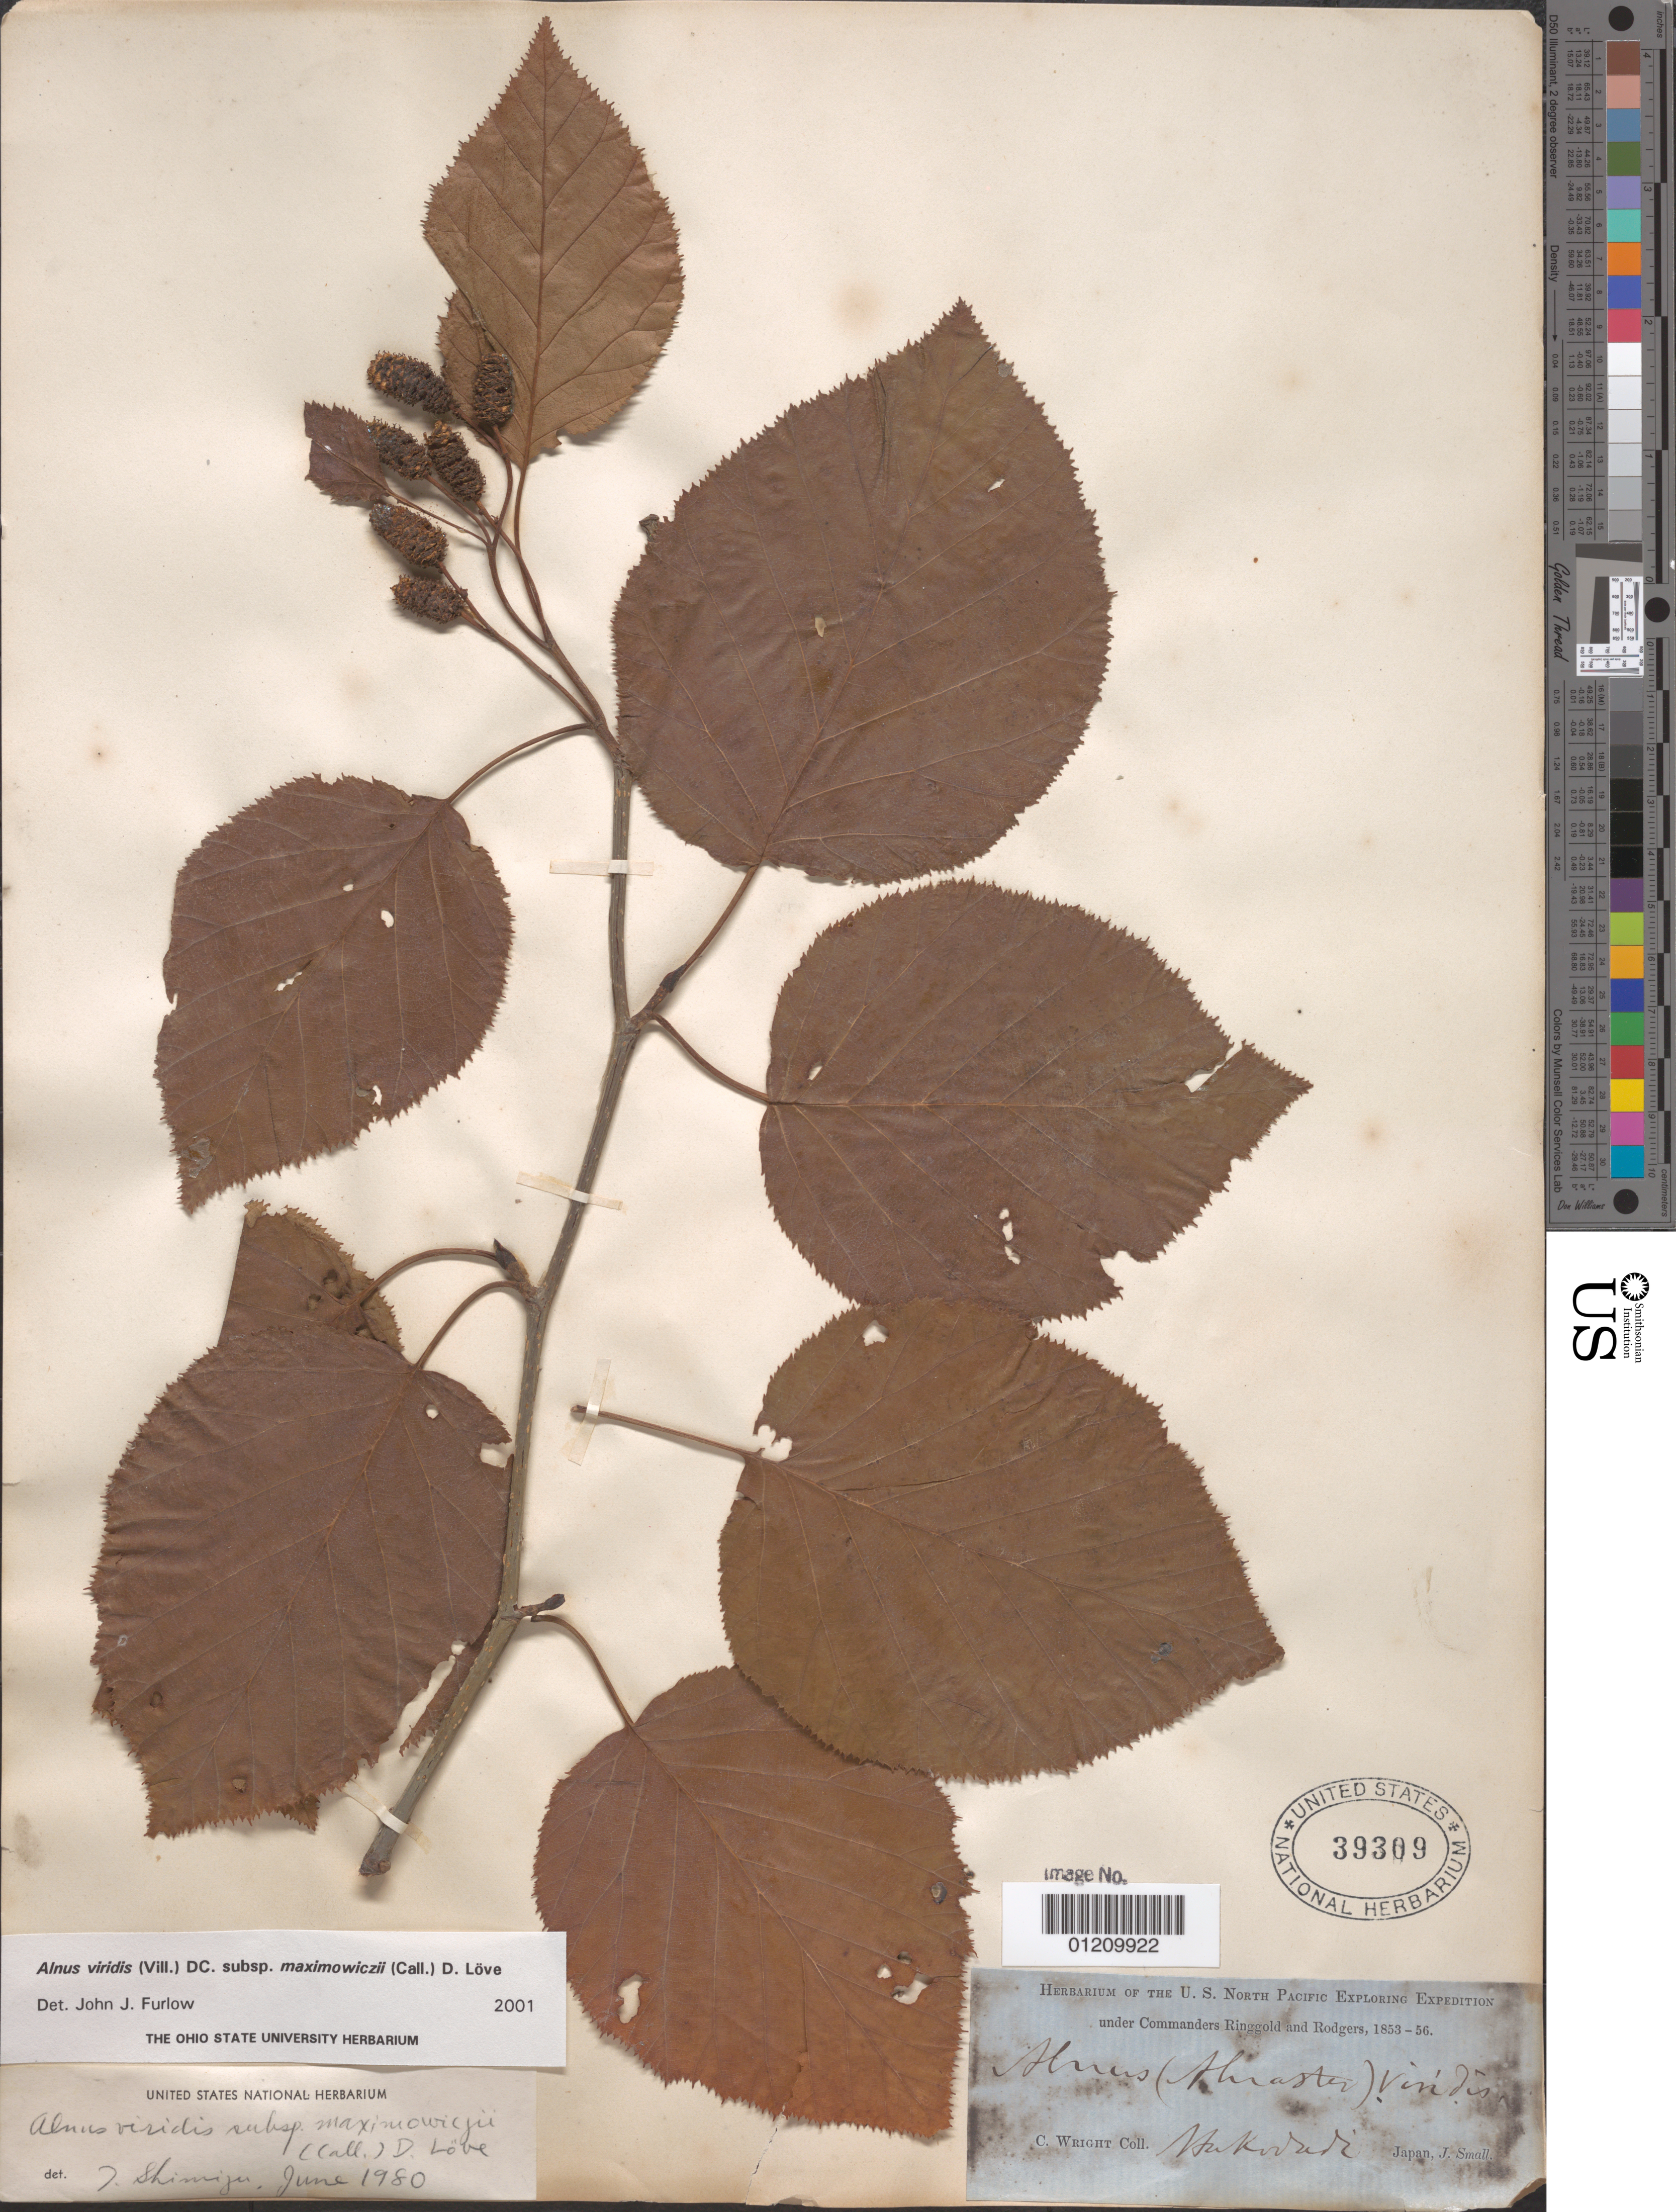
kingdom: Plantae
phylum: Tracheophyta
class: Magnoliopsida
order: Fagales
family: Betulaceae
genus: Alnus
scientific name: Alnus viridis subsp. maximowiczii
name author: (Callier ex C.K. Schneid.) D. Löve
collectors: C. Wright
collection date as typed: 1853 to -- --- 1856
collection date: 1853/1856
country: Japan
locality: Hakodadi.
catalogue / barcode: US 39309